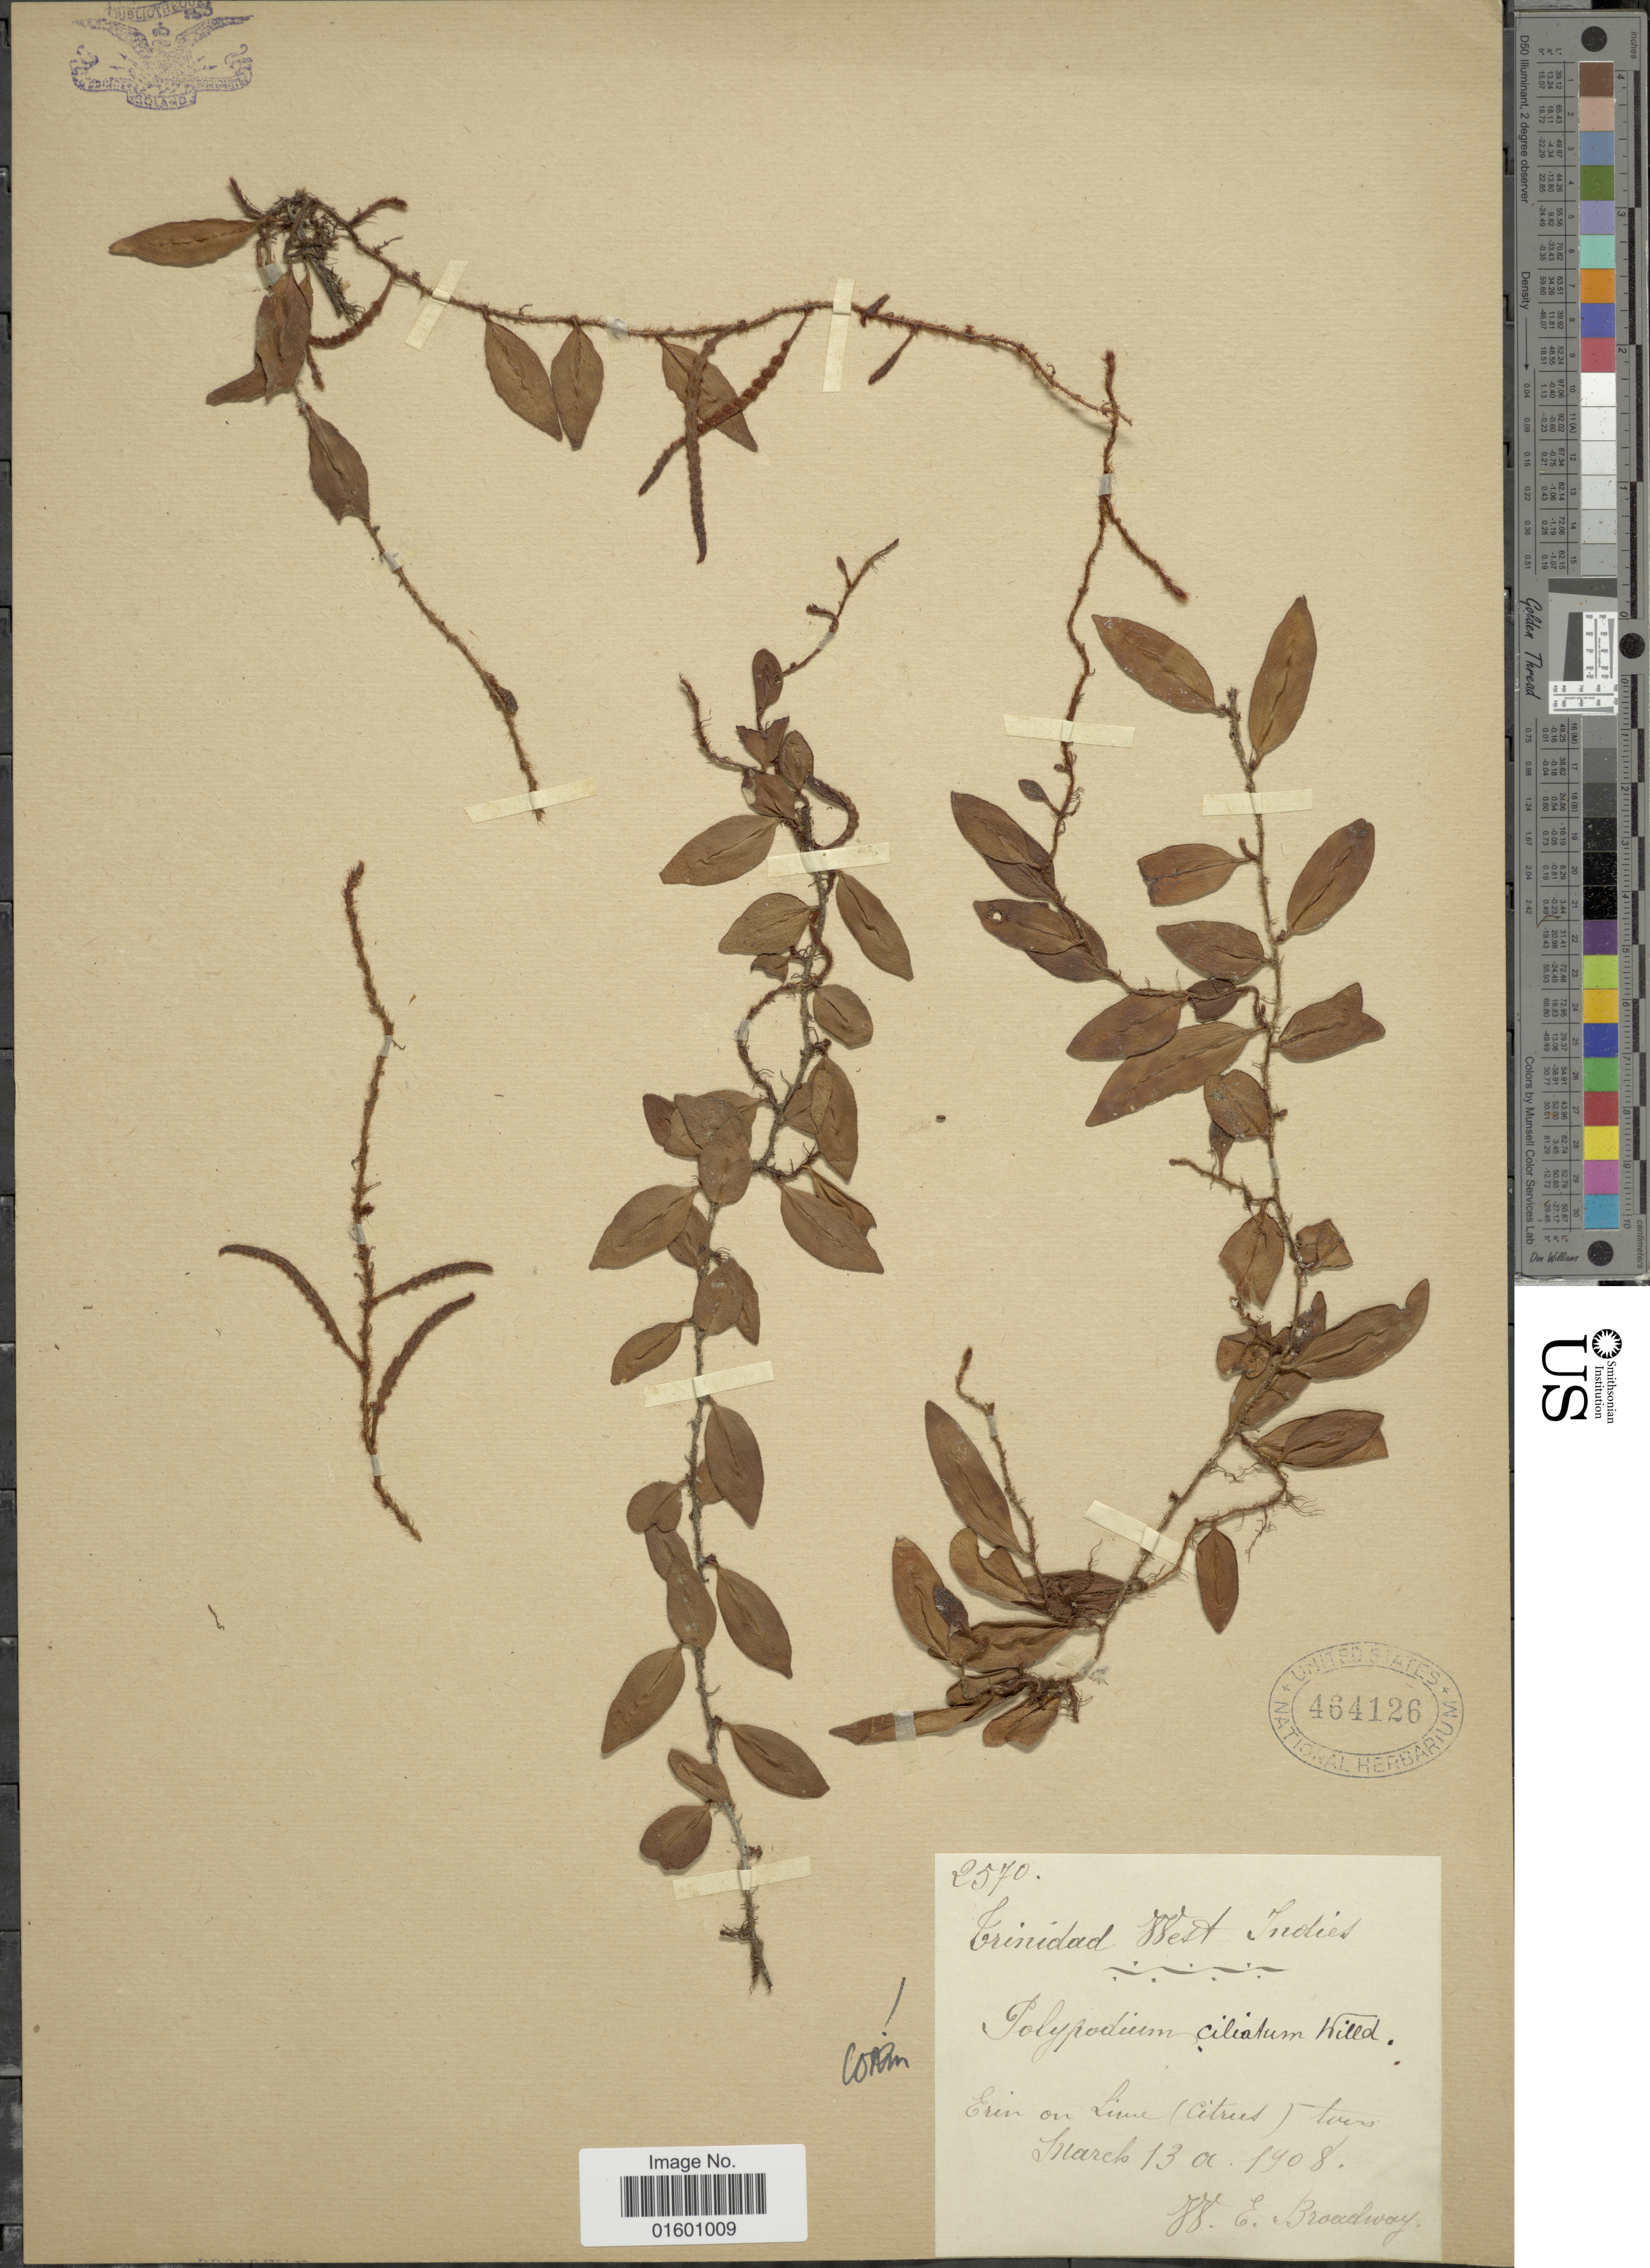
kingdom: Plantae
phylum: Tracheophyta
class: Polypodiopsida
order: Polypodiales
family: Polypodiaceae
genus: Microgramma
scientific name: Microgramma reptans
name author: (Cav.) A.R. Sm.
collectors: W. E. Broadway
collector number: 2570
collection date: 1908-03-13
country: Trinidad and Tobago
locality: Trinidad, Erin on Lime (Citrus) low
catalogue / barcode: US 464126